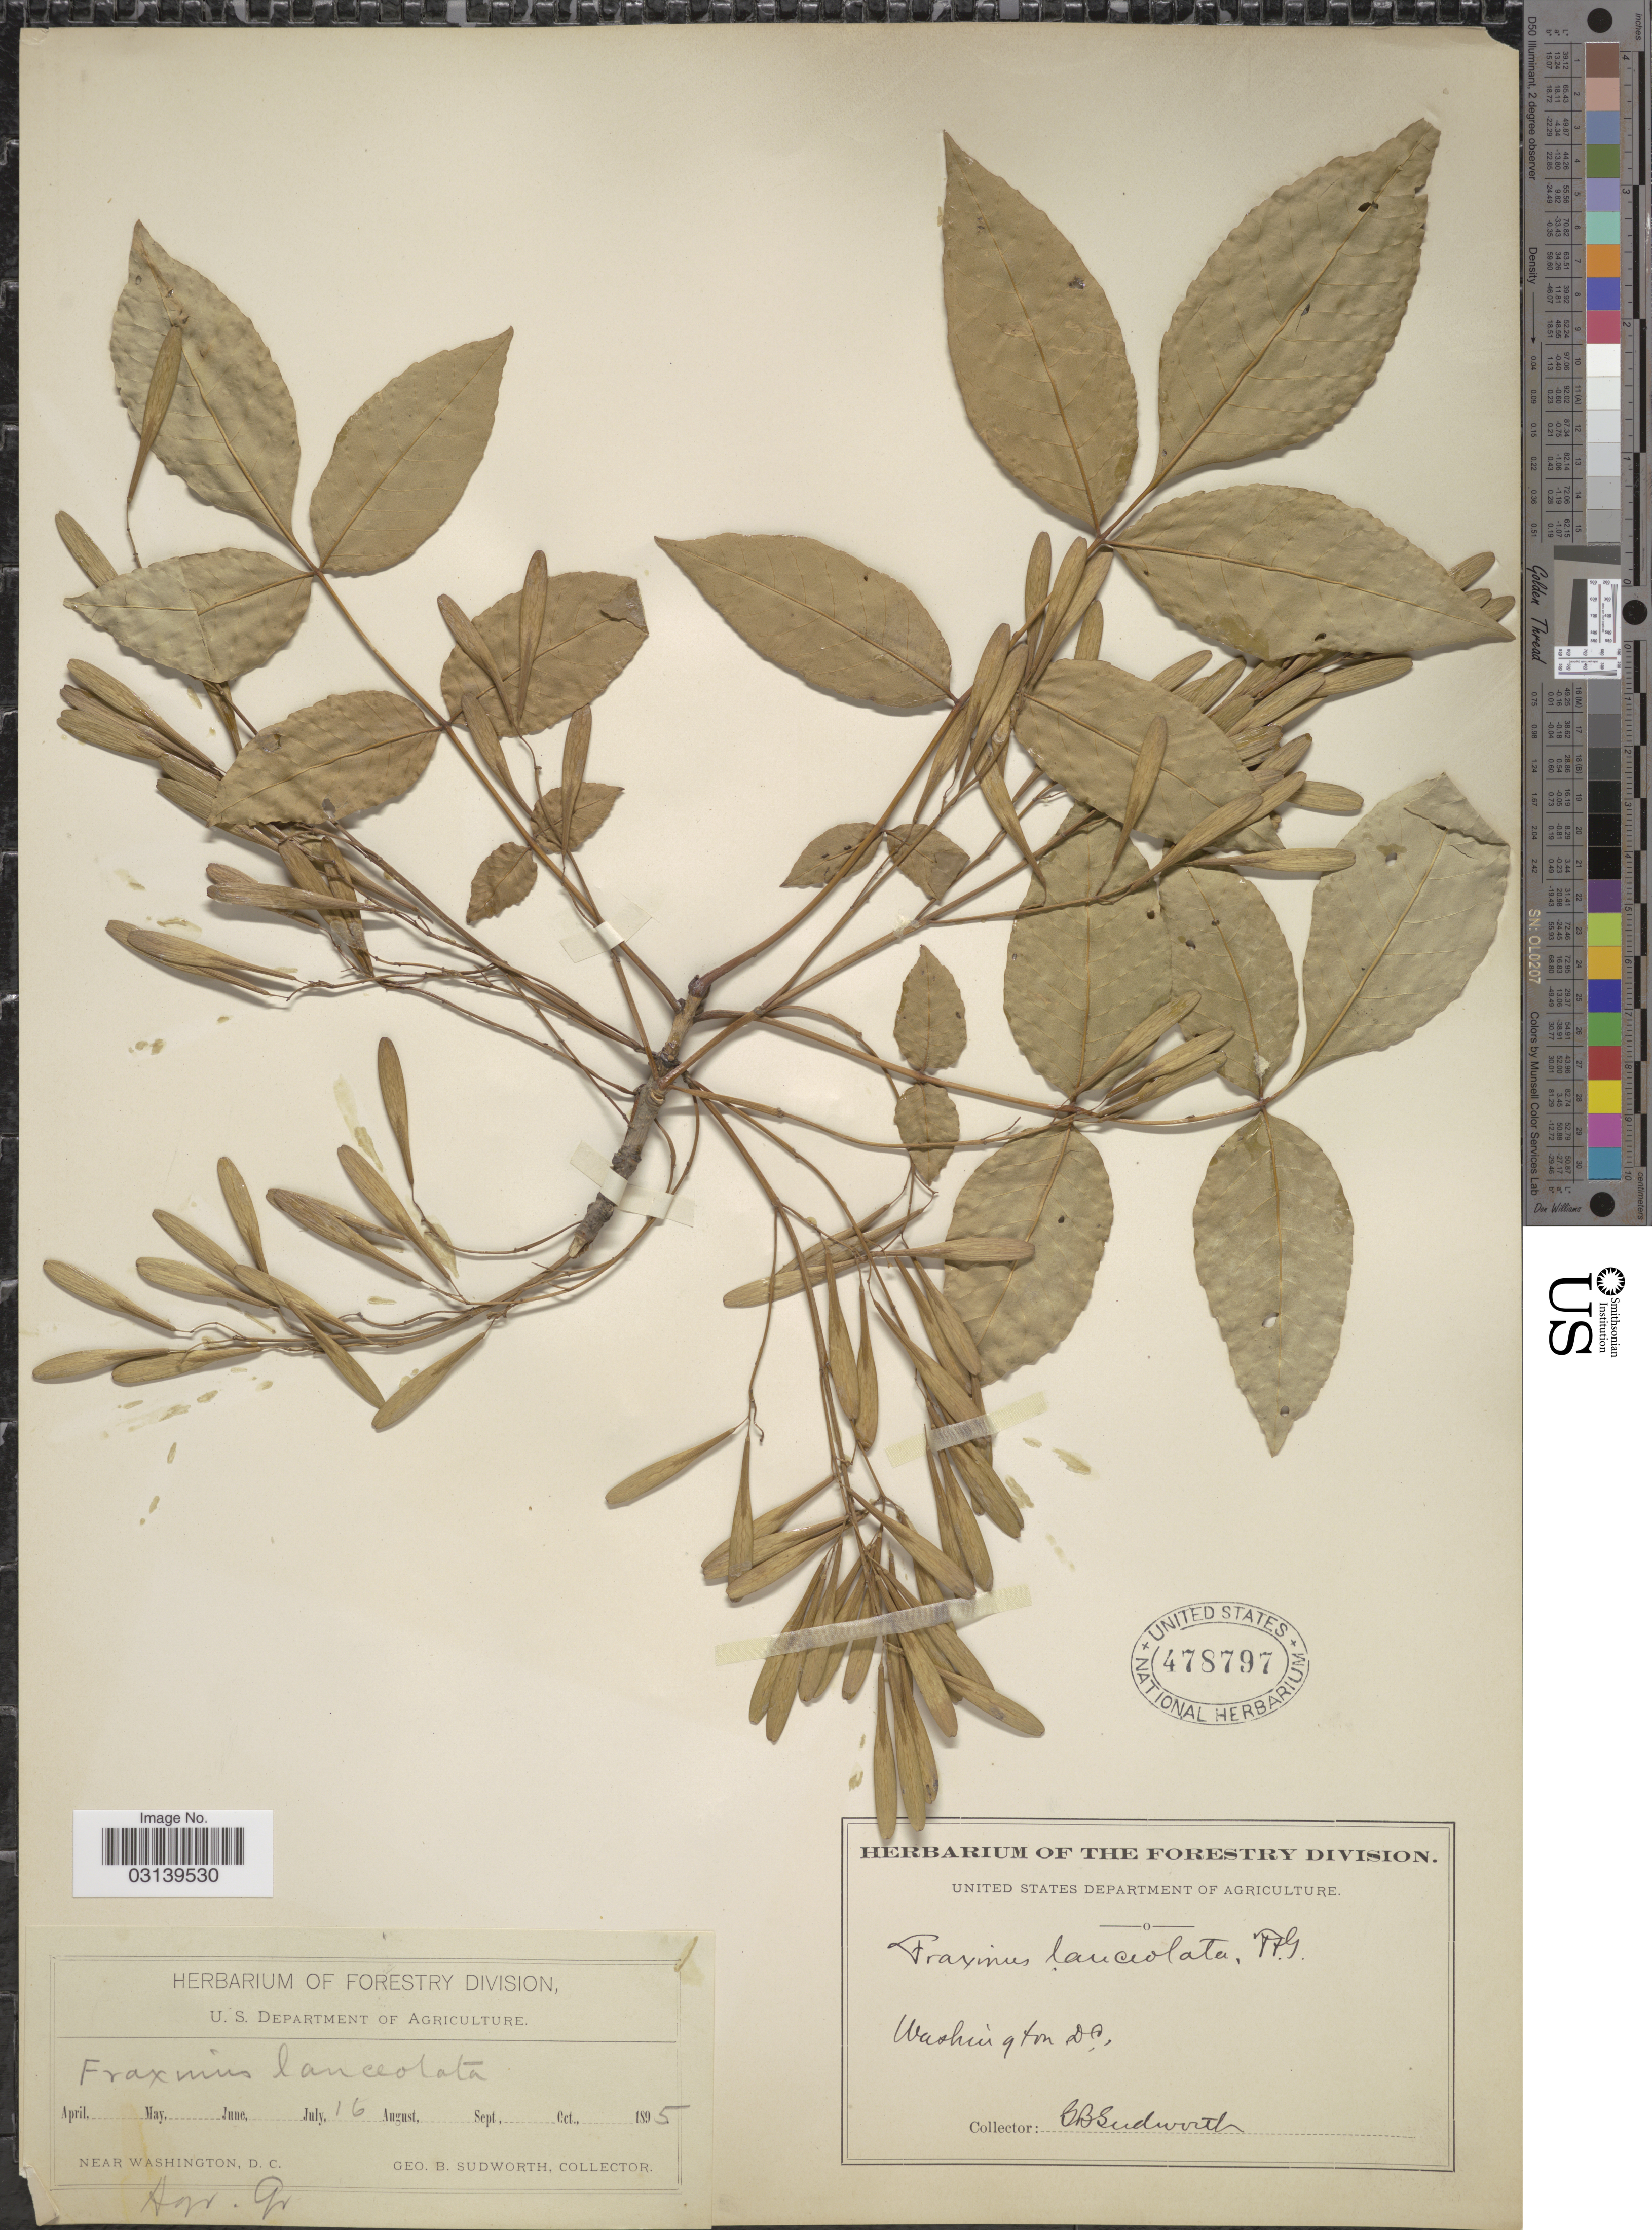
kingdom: Plantae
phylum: Tracheophyta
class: Magnoliopsida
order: Lamiales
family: Oleaceae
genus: Fraxinus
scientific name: Fraxinus lanceolata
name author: Borkh.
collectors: G. B. Sudworth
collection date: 1895-07-16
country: United States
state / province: District of Columbia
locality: Near Washington D.C., Ag. Gr.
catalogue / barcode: US 478797